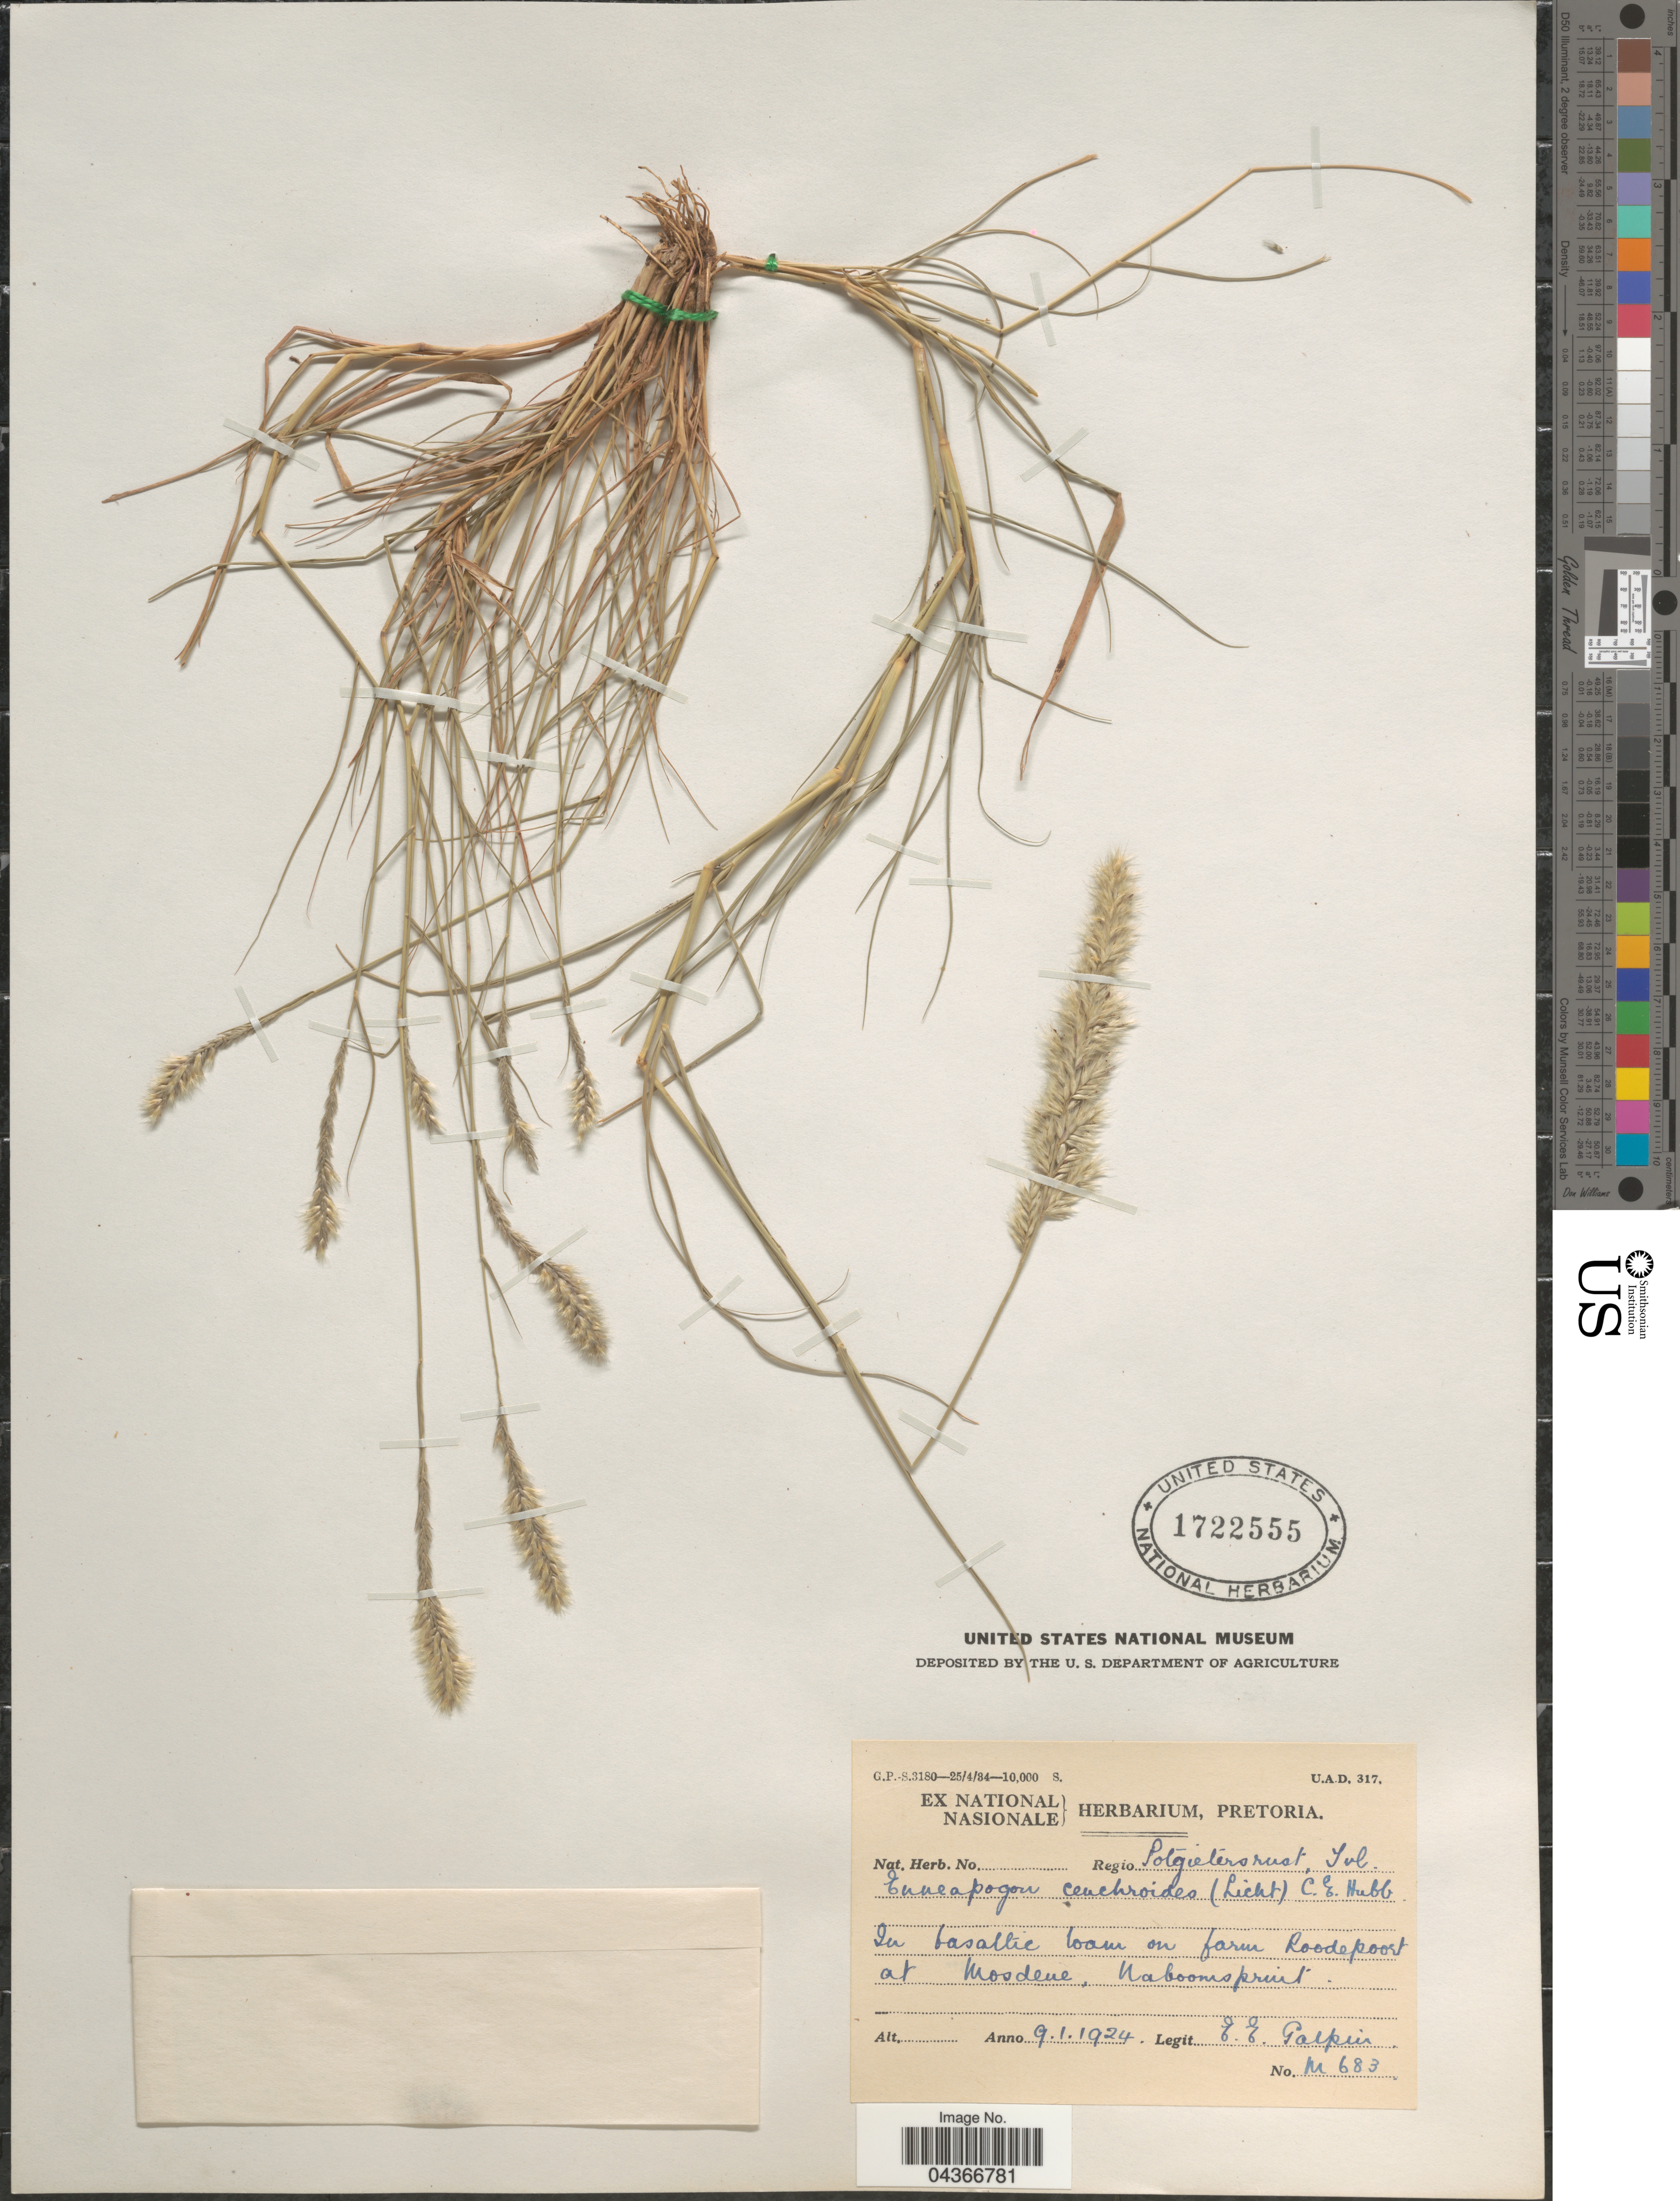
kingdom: Plantae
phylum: Tracheophyta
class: Liliopsida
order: Poales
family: Poaceae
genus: Enneapogon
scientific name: Enneapogon cenchroides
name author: (Licht. ex Roem. & Schult.) C.E. Hubb.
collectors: E. Galpin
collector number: M683*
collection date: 1924-01-09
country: South Africa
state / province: Limpopo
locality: Regio Potgietersrust, Tvl. In basaltic loam on farm Roodepoort at Mosdene, Naboomspruit.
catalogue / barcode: US 1722555